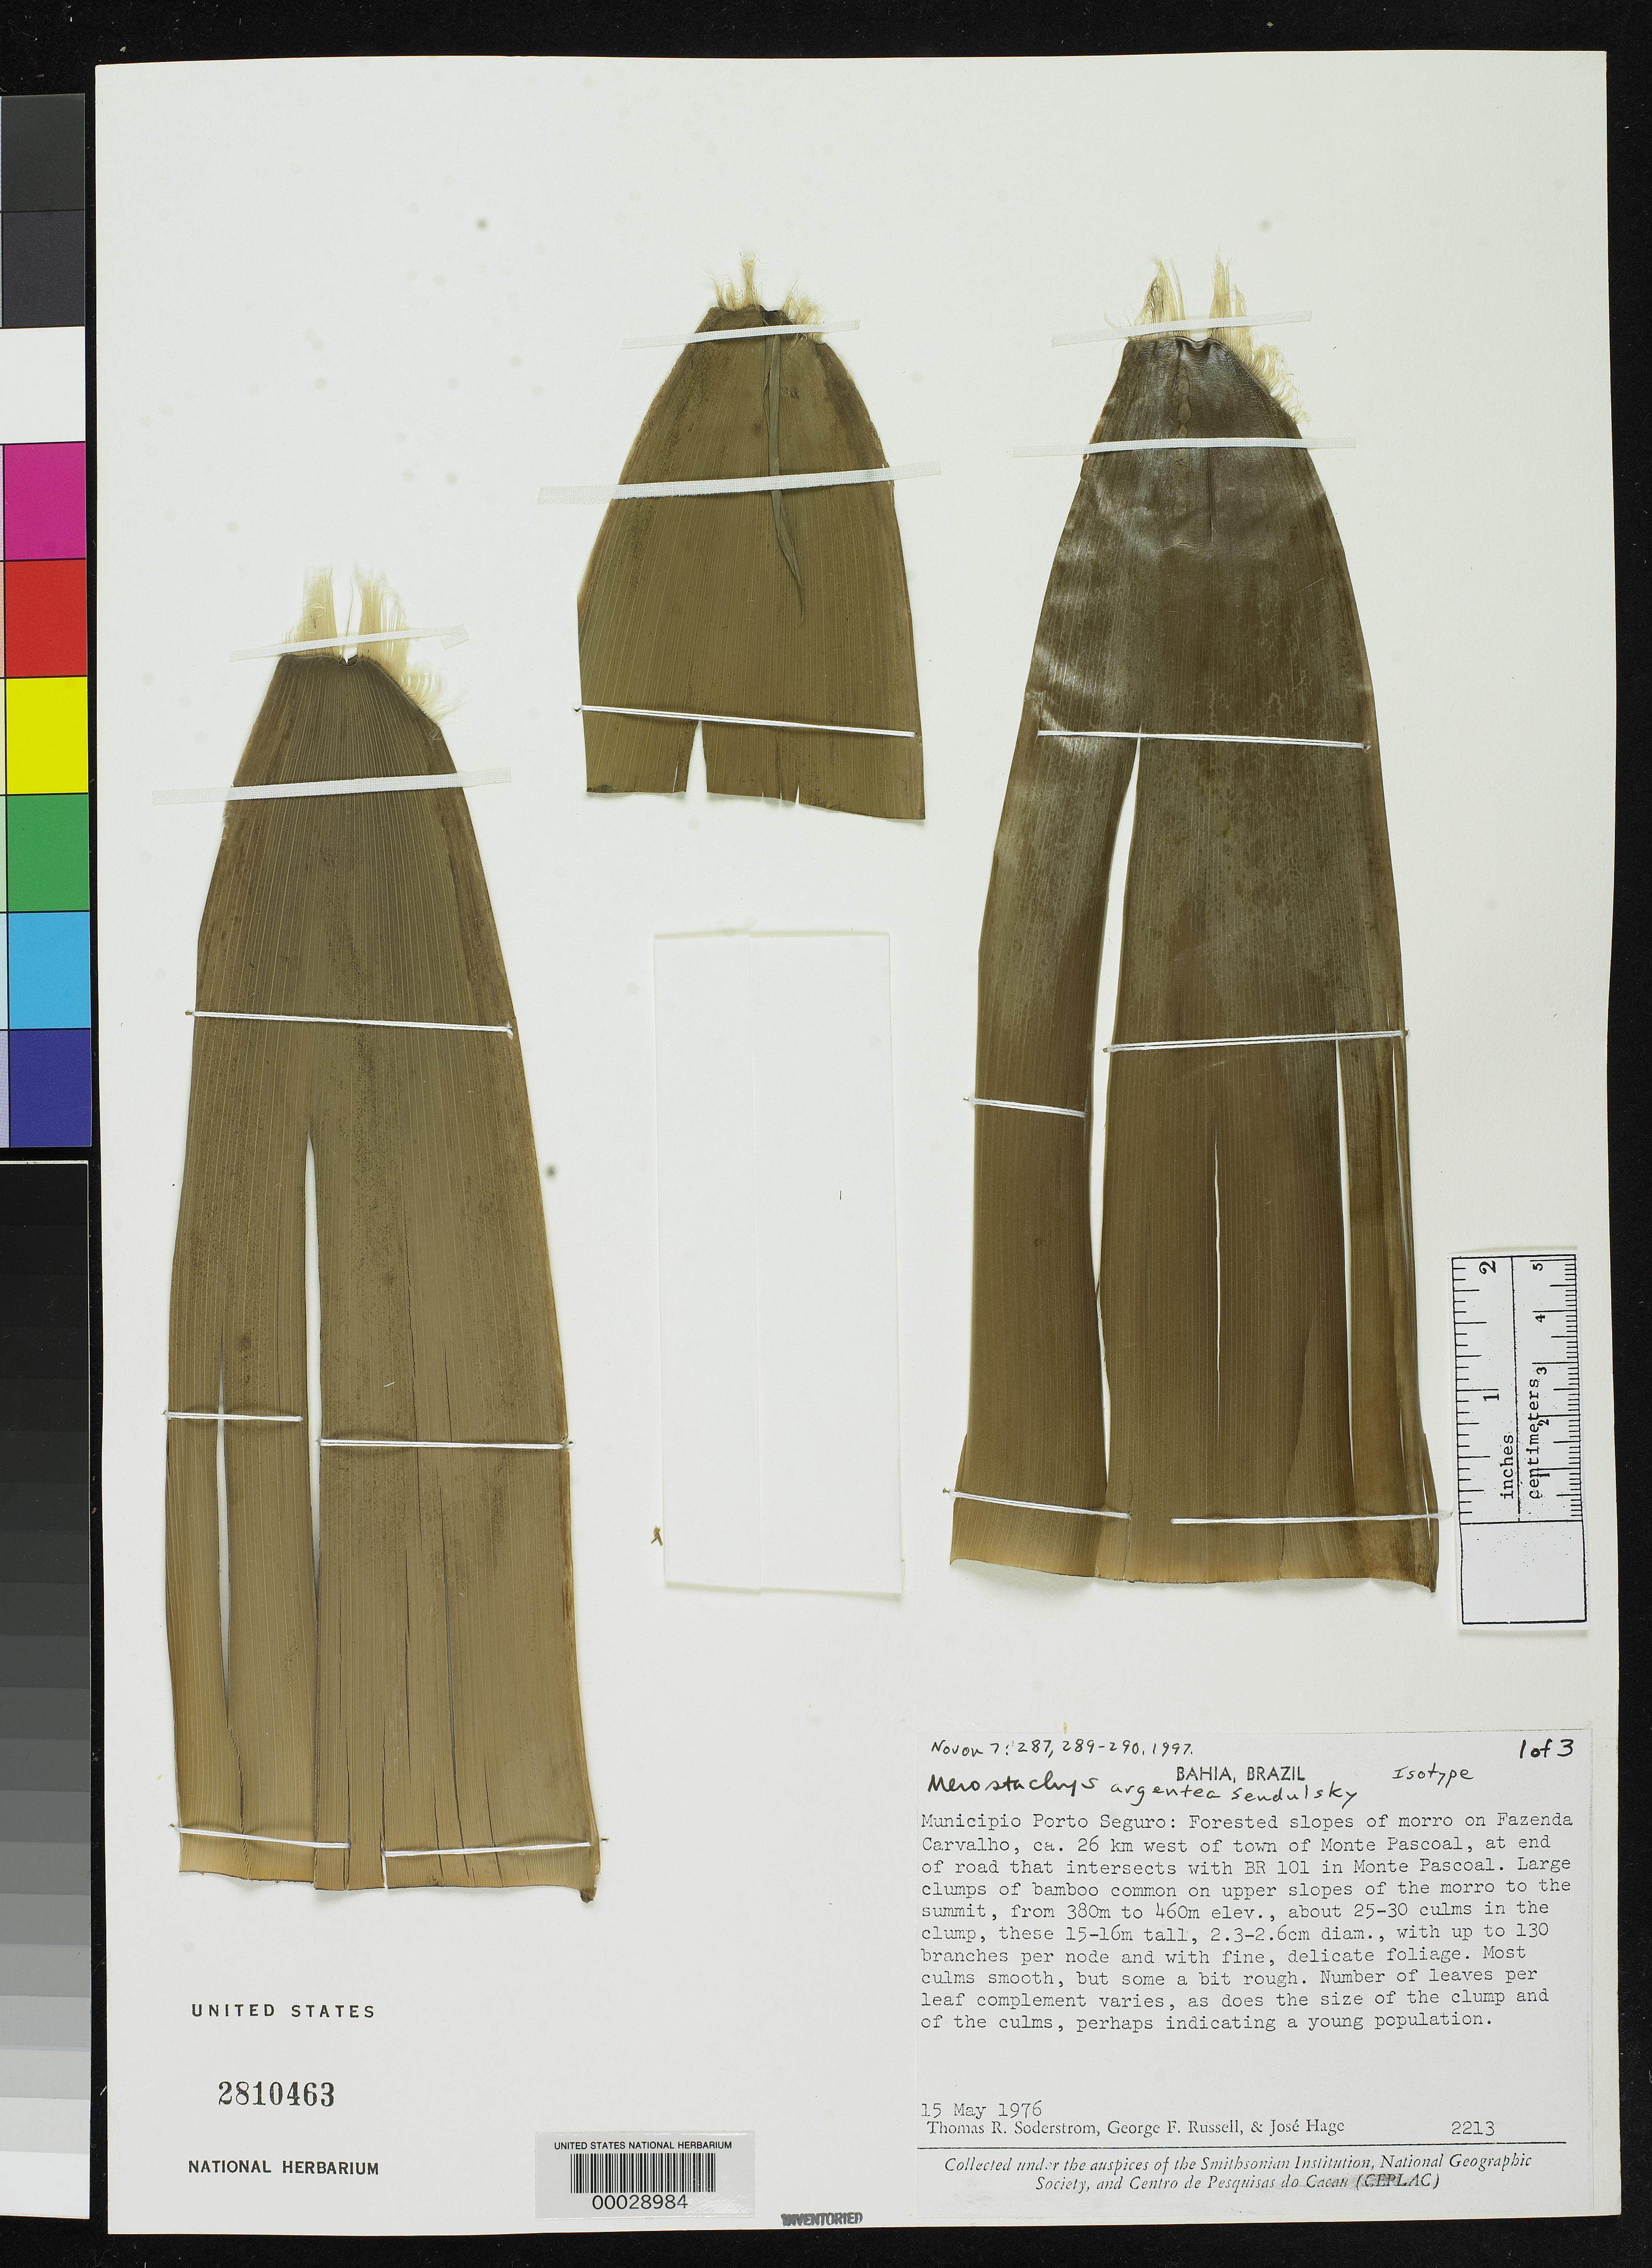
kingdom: Plantae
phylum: Tracheophyta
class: Liliopsida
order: Poales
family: Poaceae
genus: Merostachys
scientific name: Merostachys argentea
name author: Send.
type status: Isotype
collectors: T. R. Soderstrom, G. Russell & J. Hage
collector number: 2213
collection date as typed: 15 May 1976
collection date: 1976-05-15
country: Brazil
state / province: Bahia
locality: Municipio Port Seguro: forested slopes of morro on Fazenda Carvalho, ca. 26 km west of town of Monte Pascoal, at end of road that intersects with BR 101 in Monte Pascoal.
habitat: Large clumps of bamboo common on upper slopes of the morro to the summit.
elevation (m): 380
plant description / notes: Holotype at CEPEC.; Isotype mounted on 3 sheets.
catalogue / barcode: US 2810463